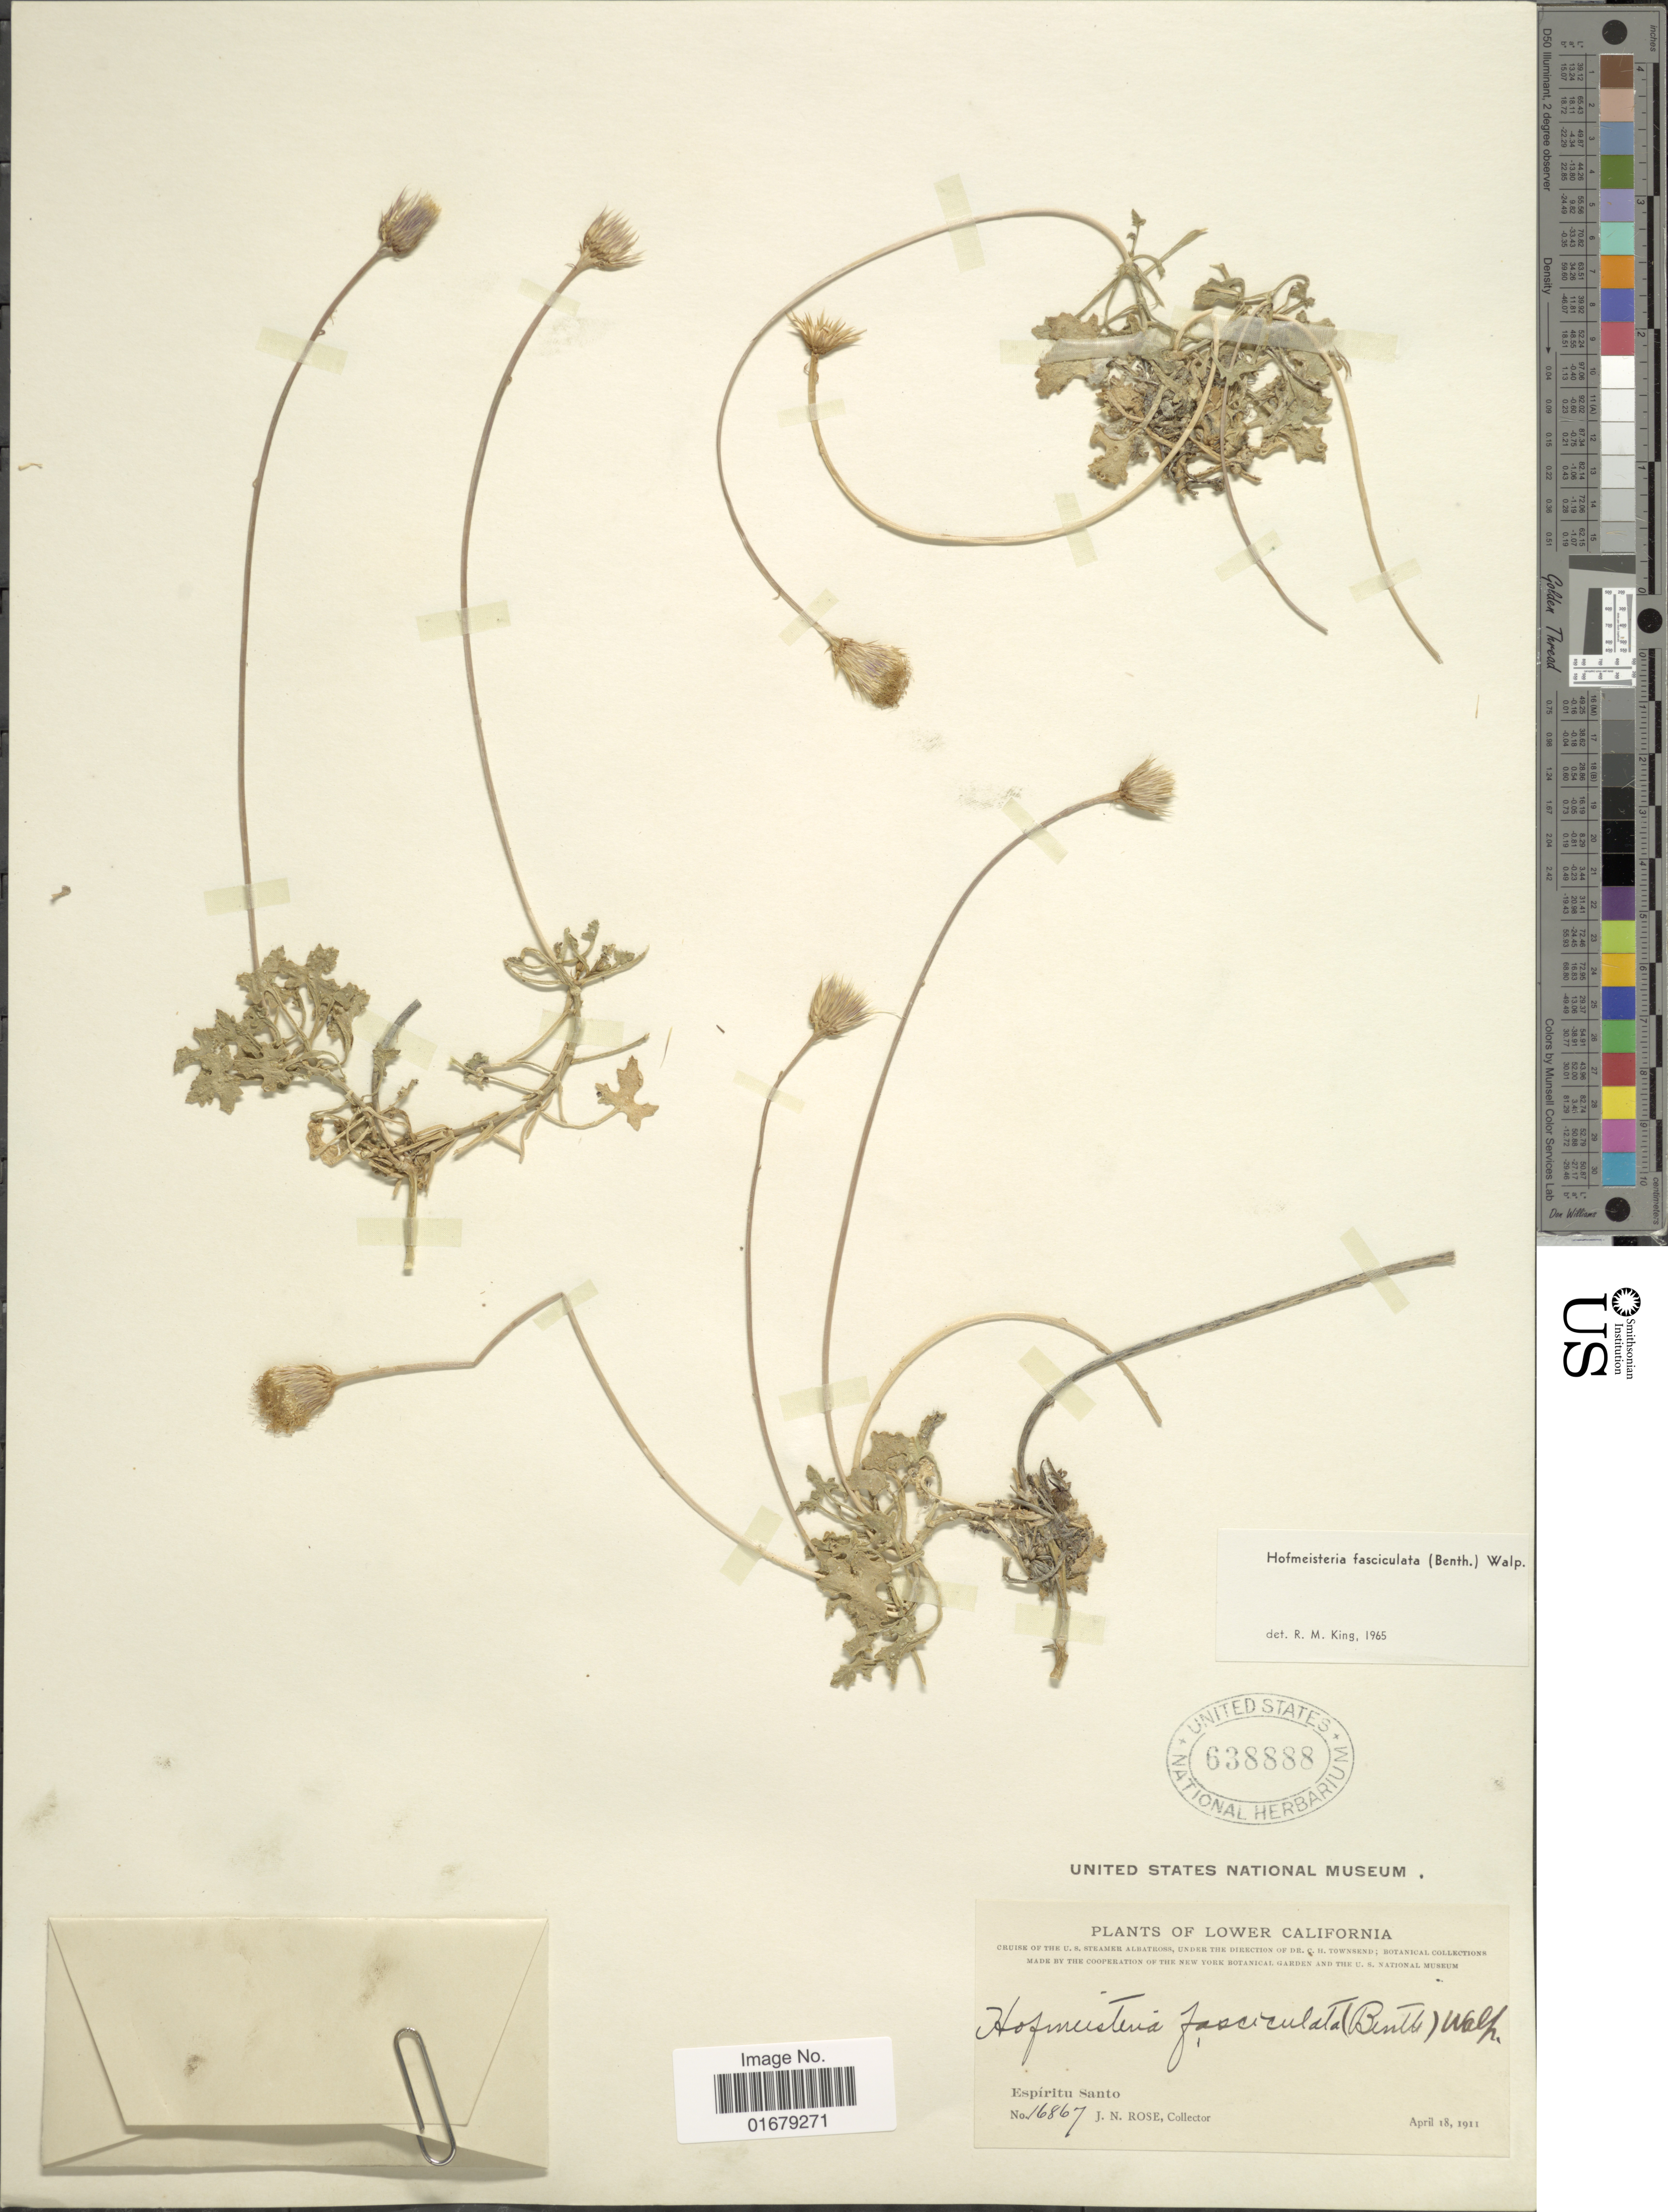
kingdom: Plantae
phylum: Tracheophyta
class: Magnoliopsida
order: Asterales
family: Asteraceae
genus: Hofmeisteria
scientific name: Hofmeisteria fasciculata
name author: (Benth.) Walp.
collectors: J. N. Rose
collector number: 16867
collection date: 1911-04-18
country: Mexico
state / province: Baja California Sur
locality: Lower California, Espiritu Santo.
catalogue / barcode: US 638888